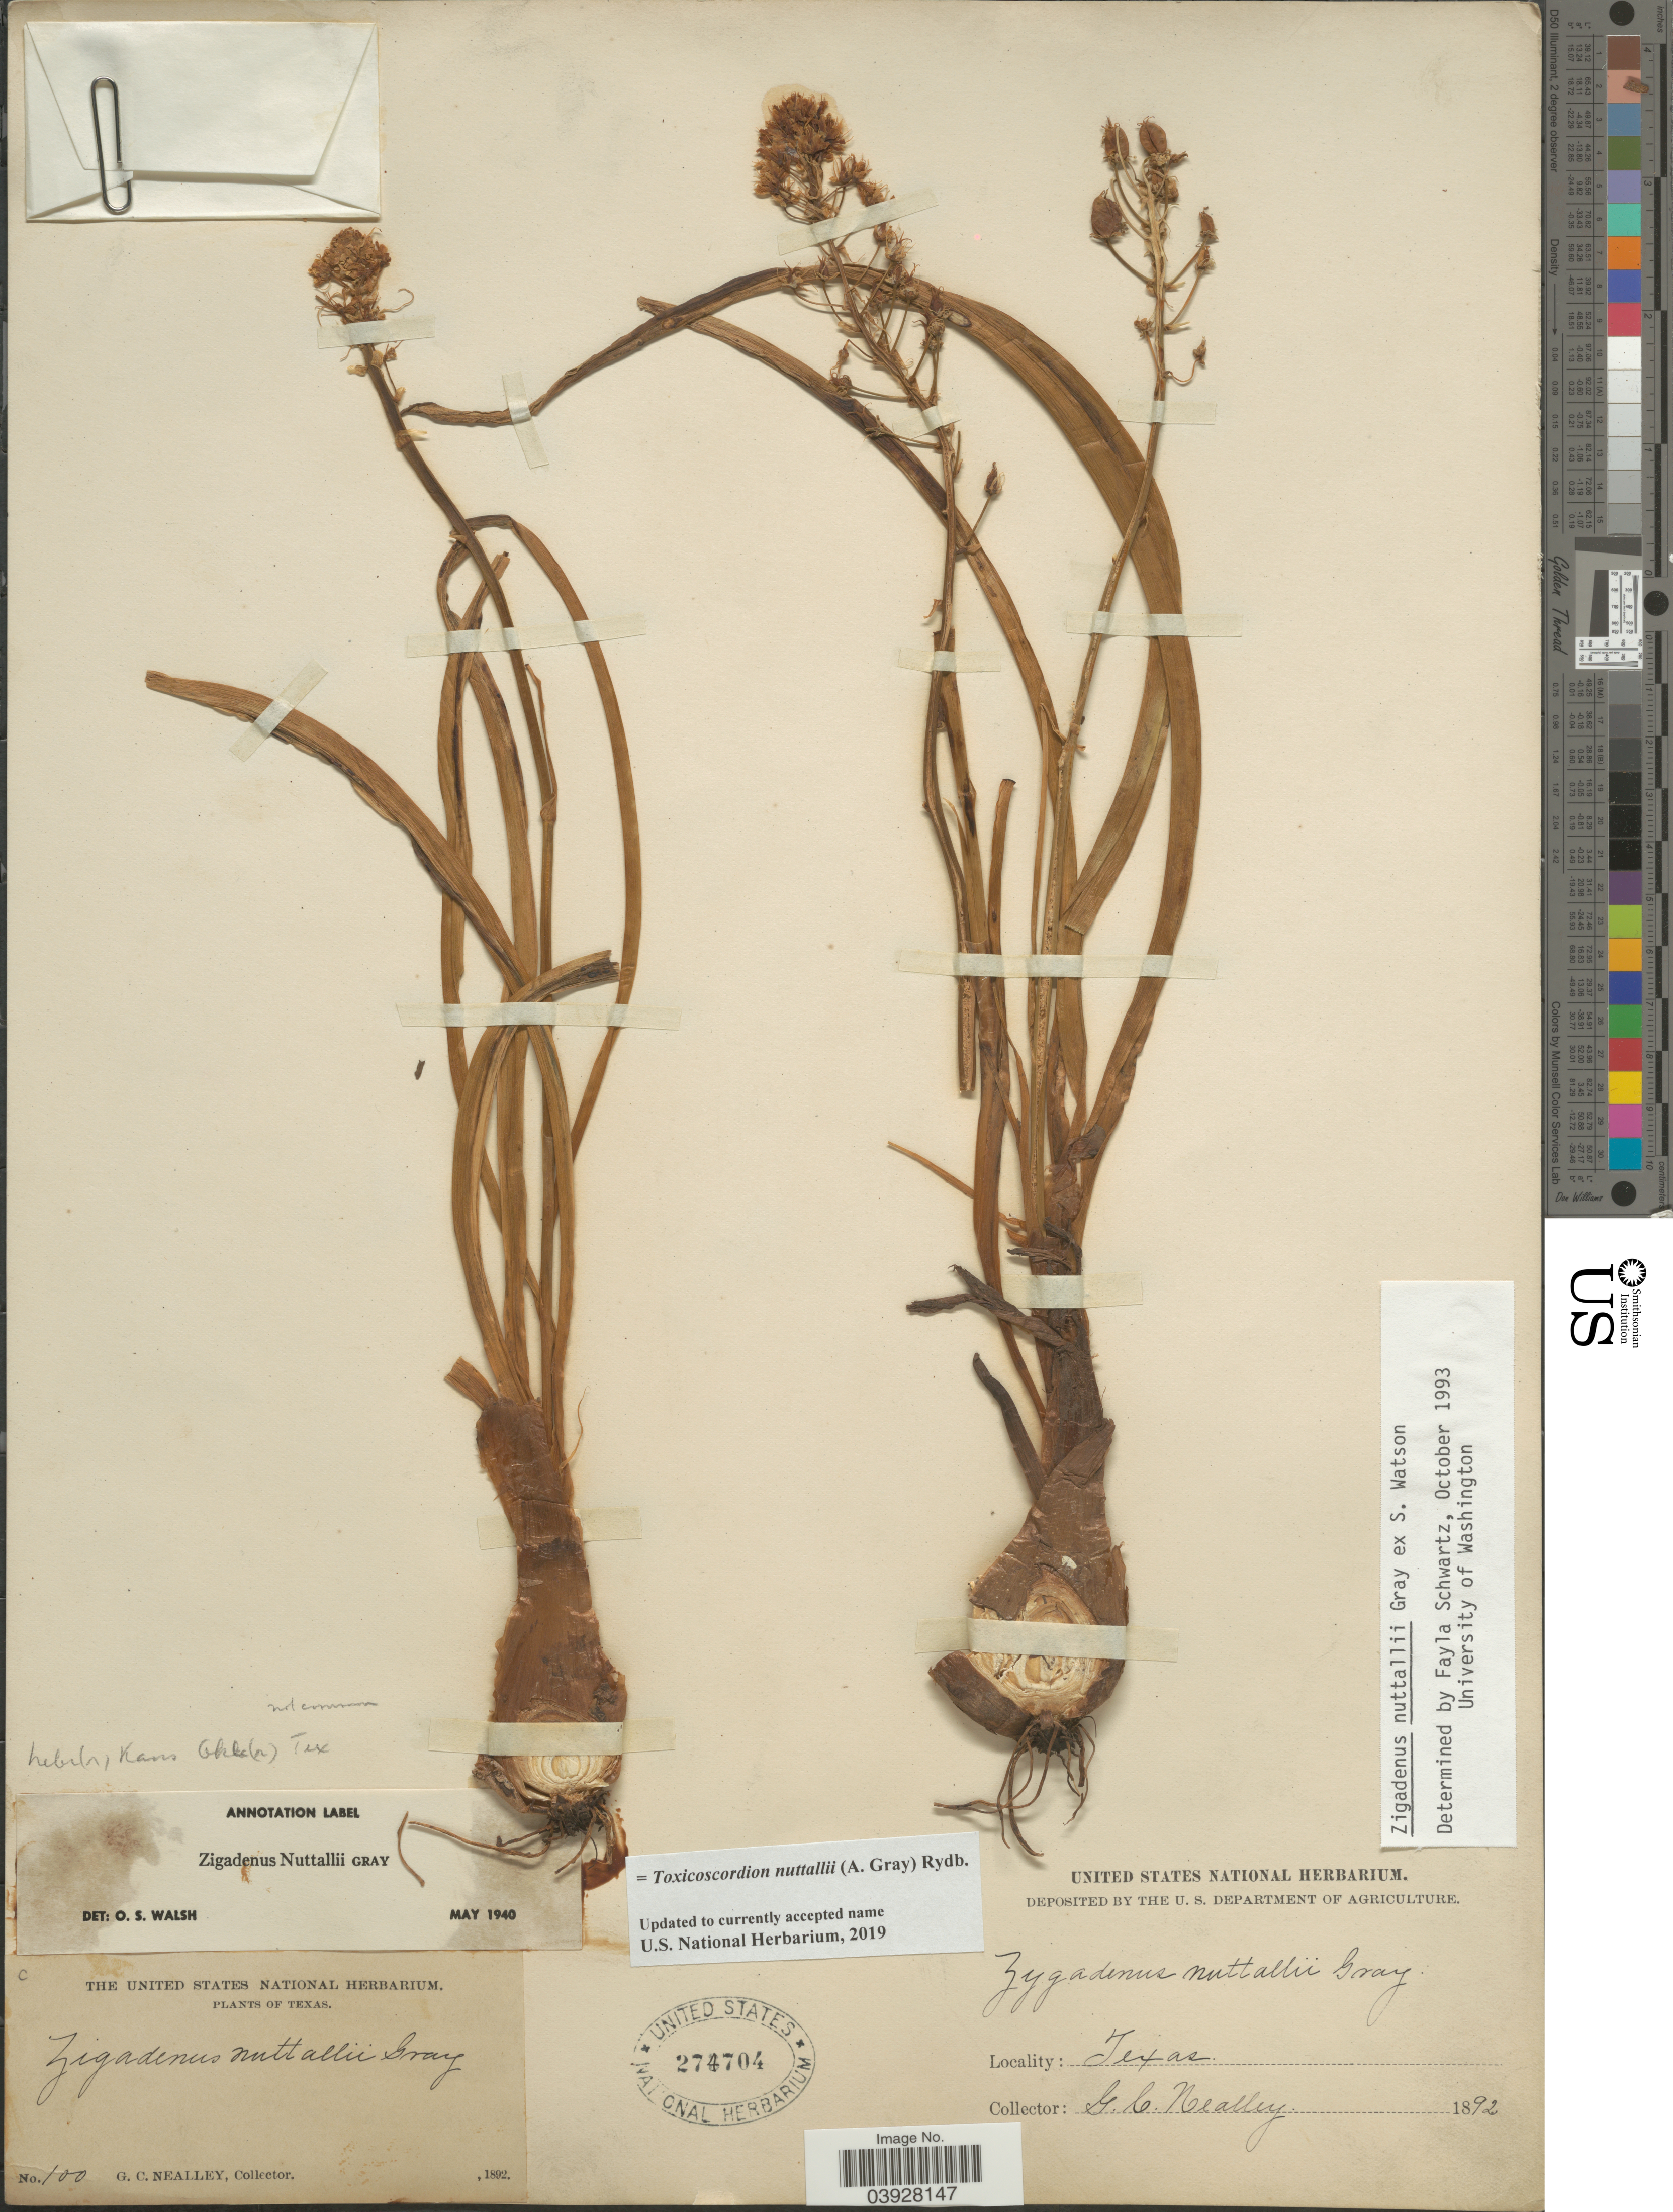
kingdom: Plantae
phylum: Tracheophyta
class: Liliopsida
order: Liliales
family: Melanthiaceae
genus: Toxicoscordion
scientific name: Toxicoscordion nuttallii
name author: (A. Gray) Rydb.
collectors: G. C. Nealley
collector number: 100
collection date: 1892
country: United States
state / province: Texas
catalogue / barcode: US 274704